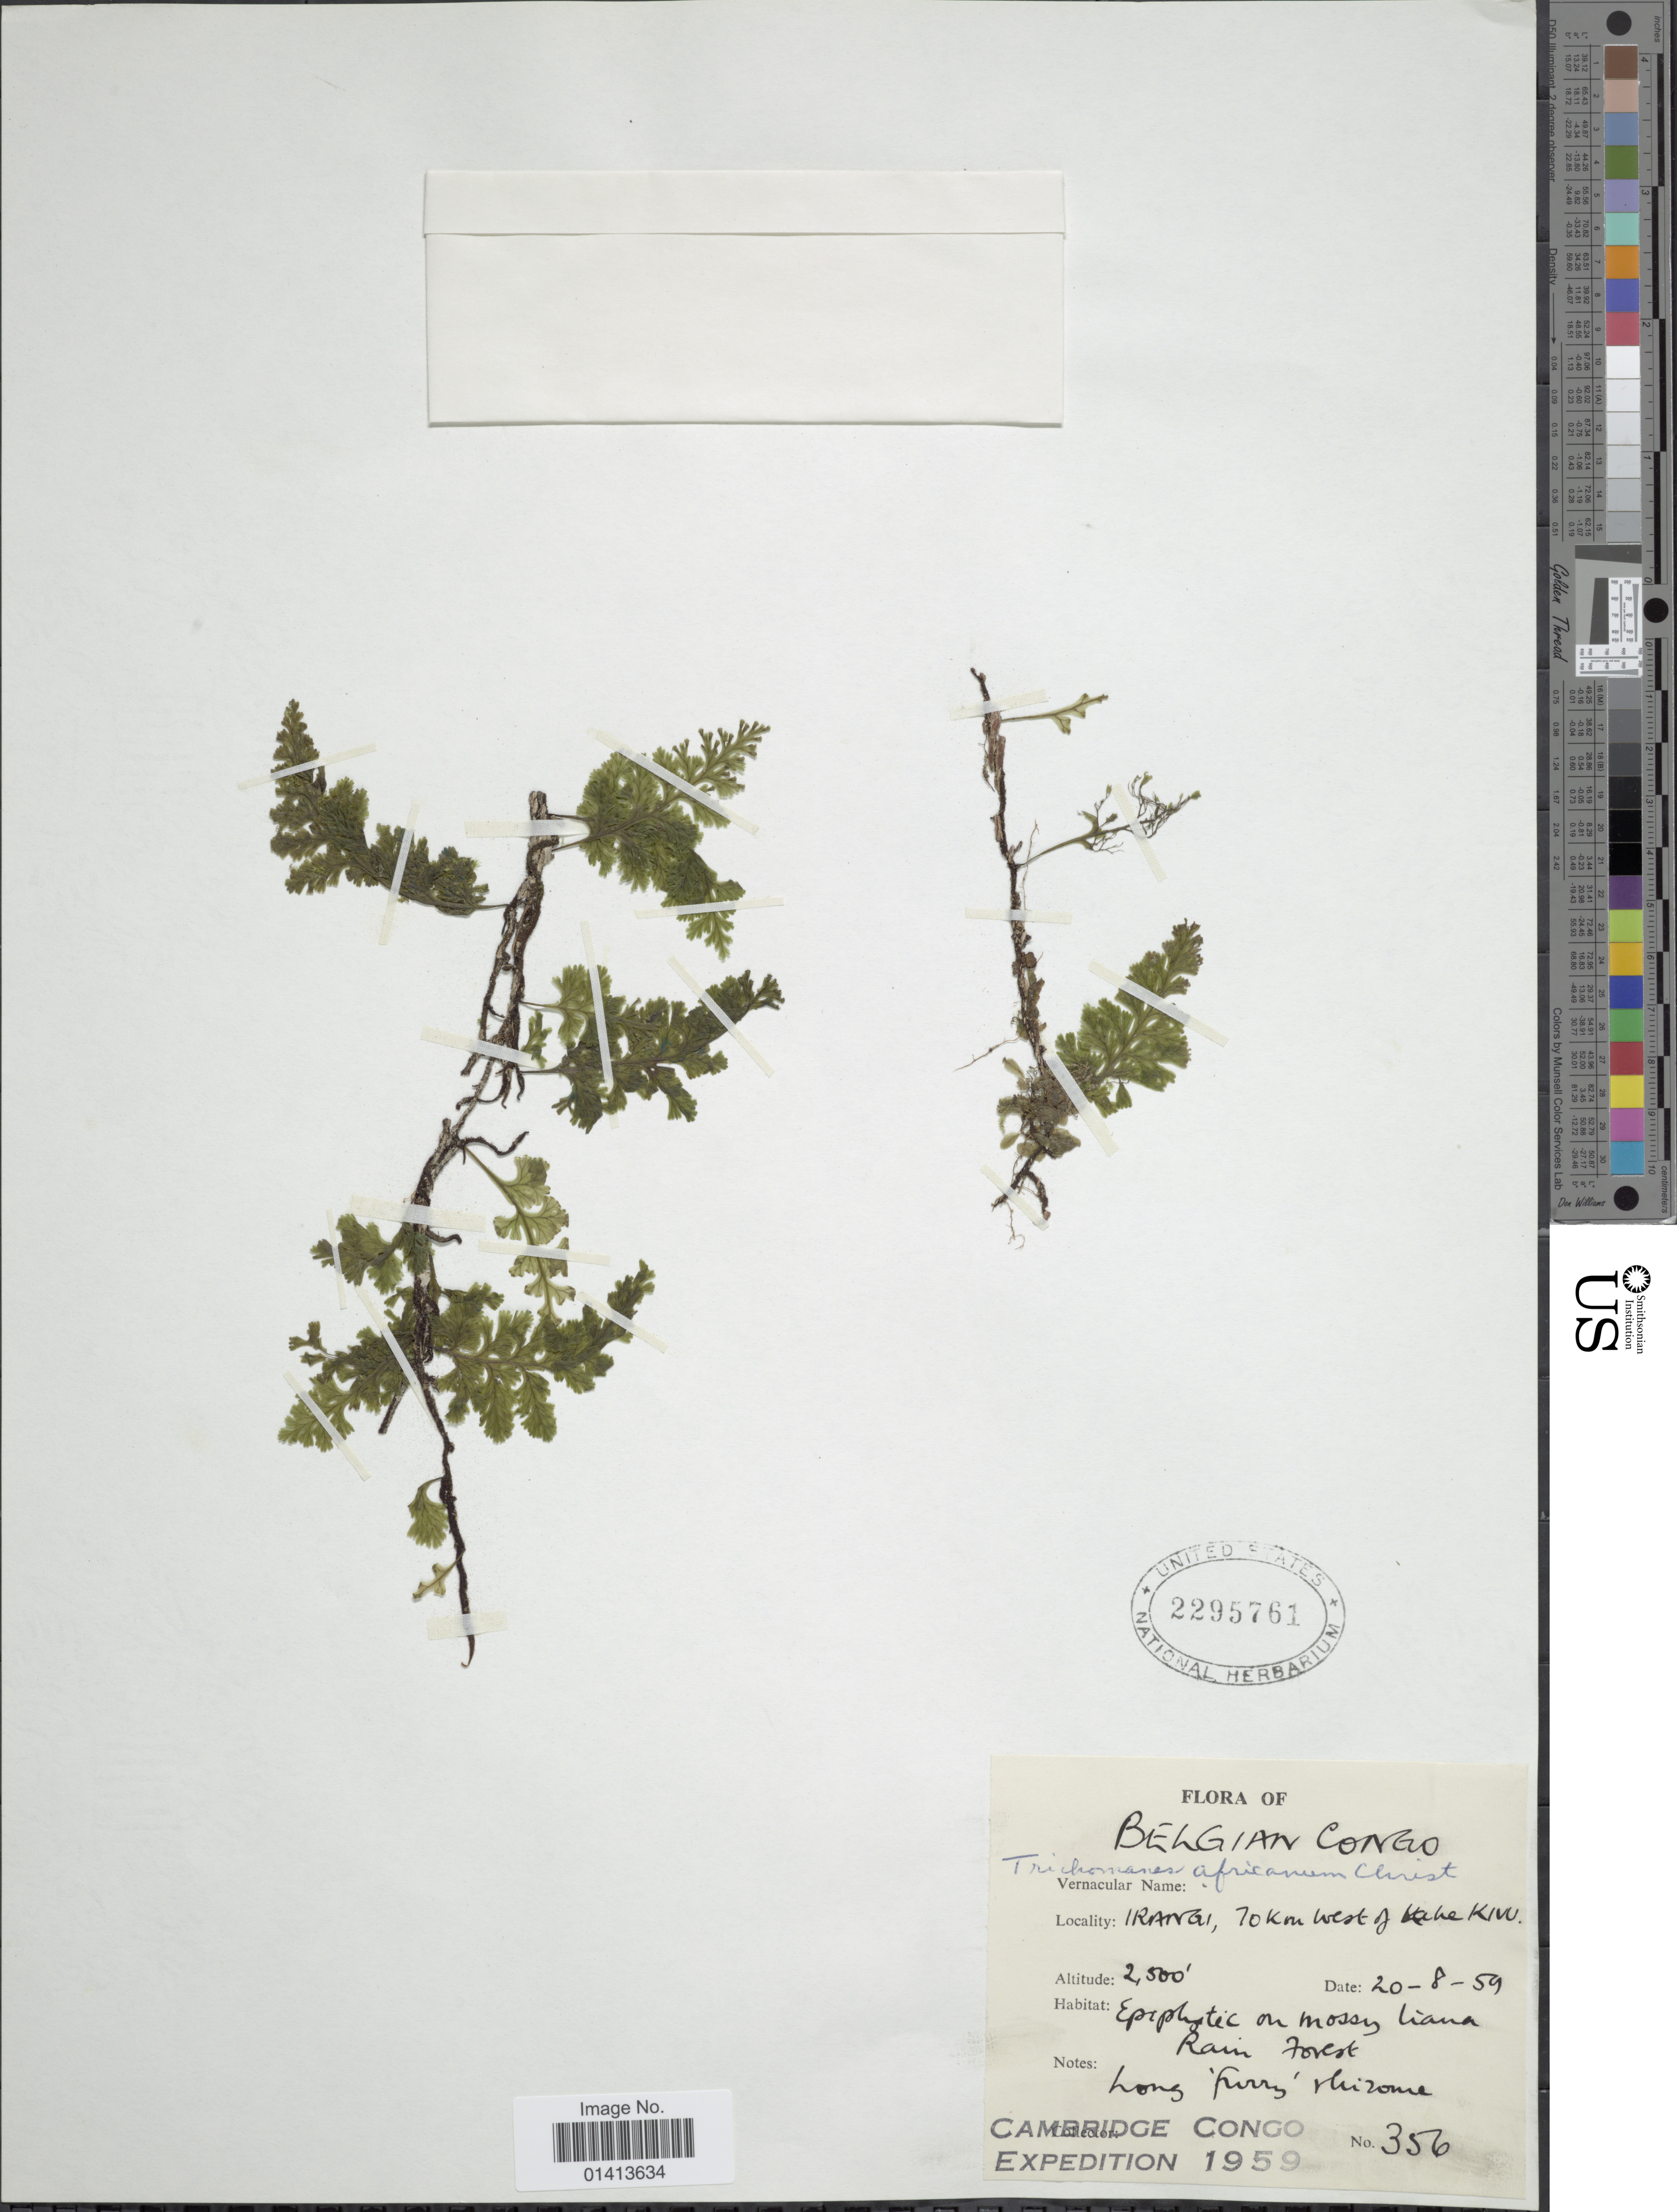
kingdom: Plantae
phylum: Tracheophyta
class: Polypodiopsida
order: Hymenophyllales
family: Hymenophyllaceae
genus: Crepidomanes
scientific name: Crepidomanes africanum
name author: (Christ) Ebihara & Dubuisson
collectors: Cambridge Congo Expedition 1959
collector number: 356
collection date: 1959-08-20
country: Congo, Democratic Republic of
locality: Irangi, 10 km west of Lake Kivu.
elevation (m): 762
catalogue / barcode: US 2295761